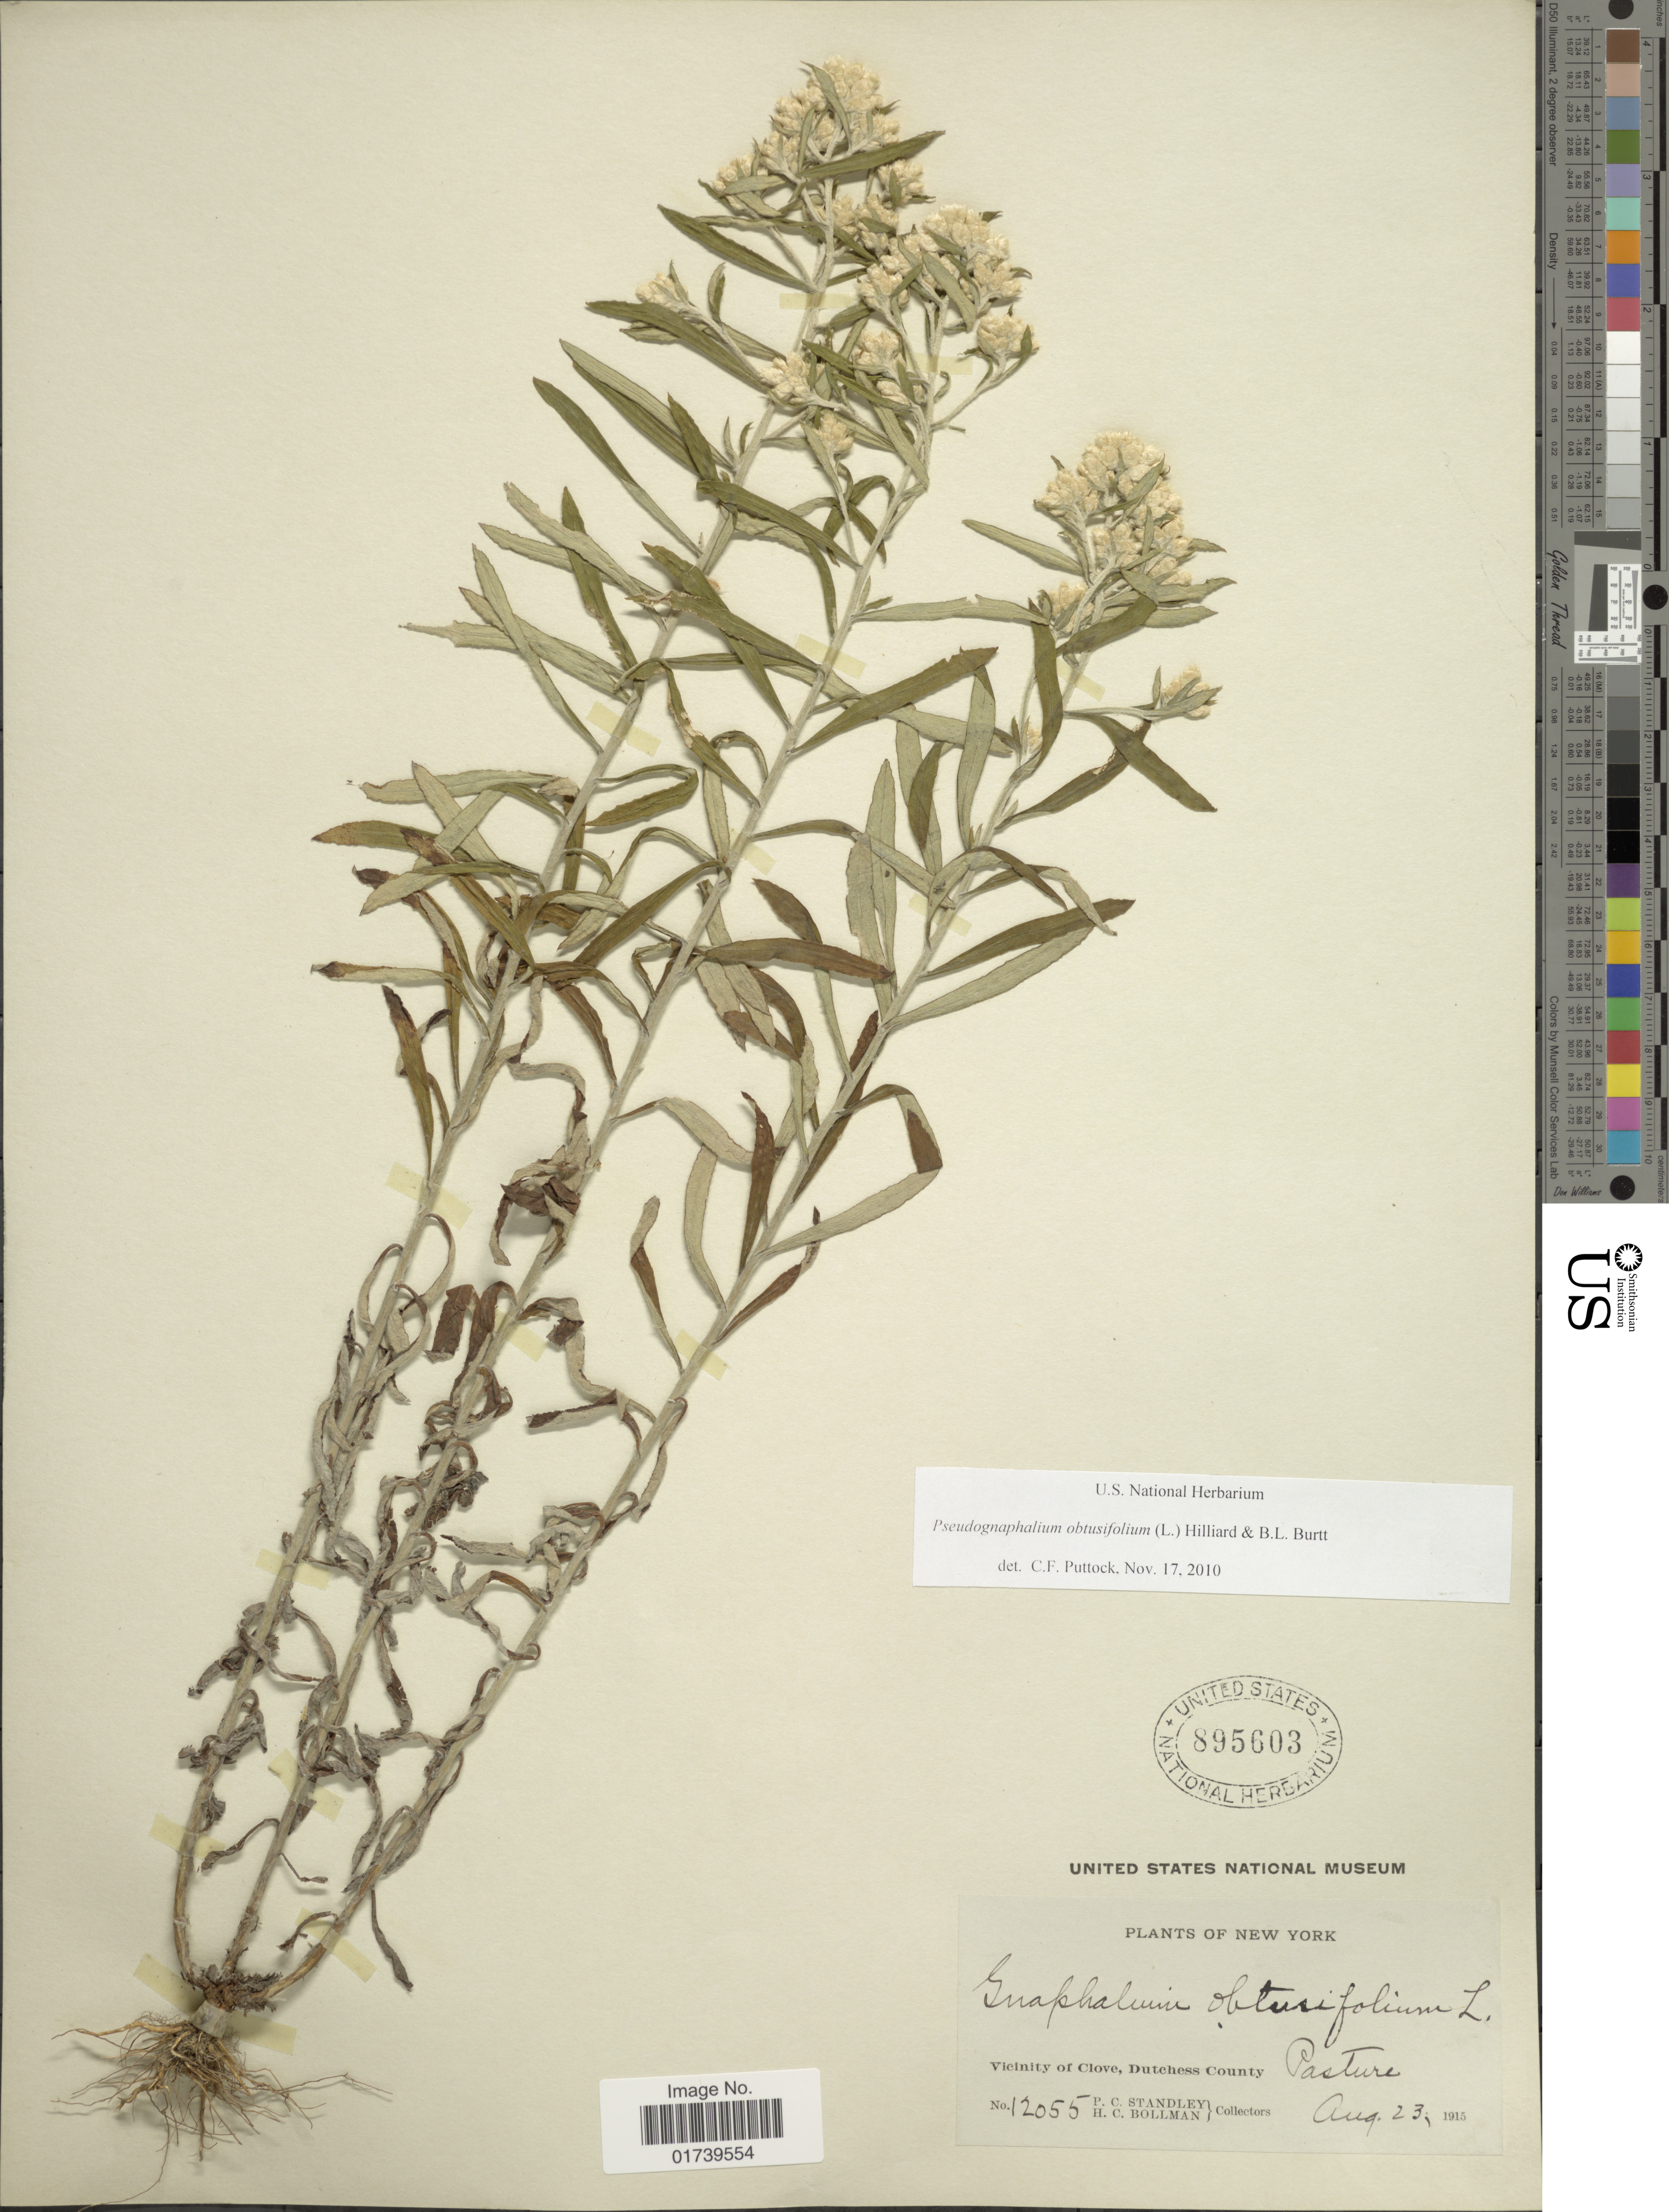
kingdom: Plantae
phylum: Tracheophyta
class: Magnoliopsida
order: Asterales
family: Asteraceae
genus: Pseudognaphalium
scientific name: Pseudognaphalium obtusifolium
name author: (L.) Hilliard & B.L. Burtt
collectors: P. C. Standley & H. C. Bollman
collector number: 12055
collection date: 1915-08-23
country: United States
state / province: New York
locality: Vicinity of Clove, Dutchess County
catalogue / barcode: US 895603